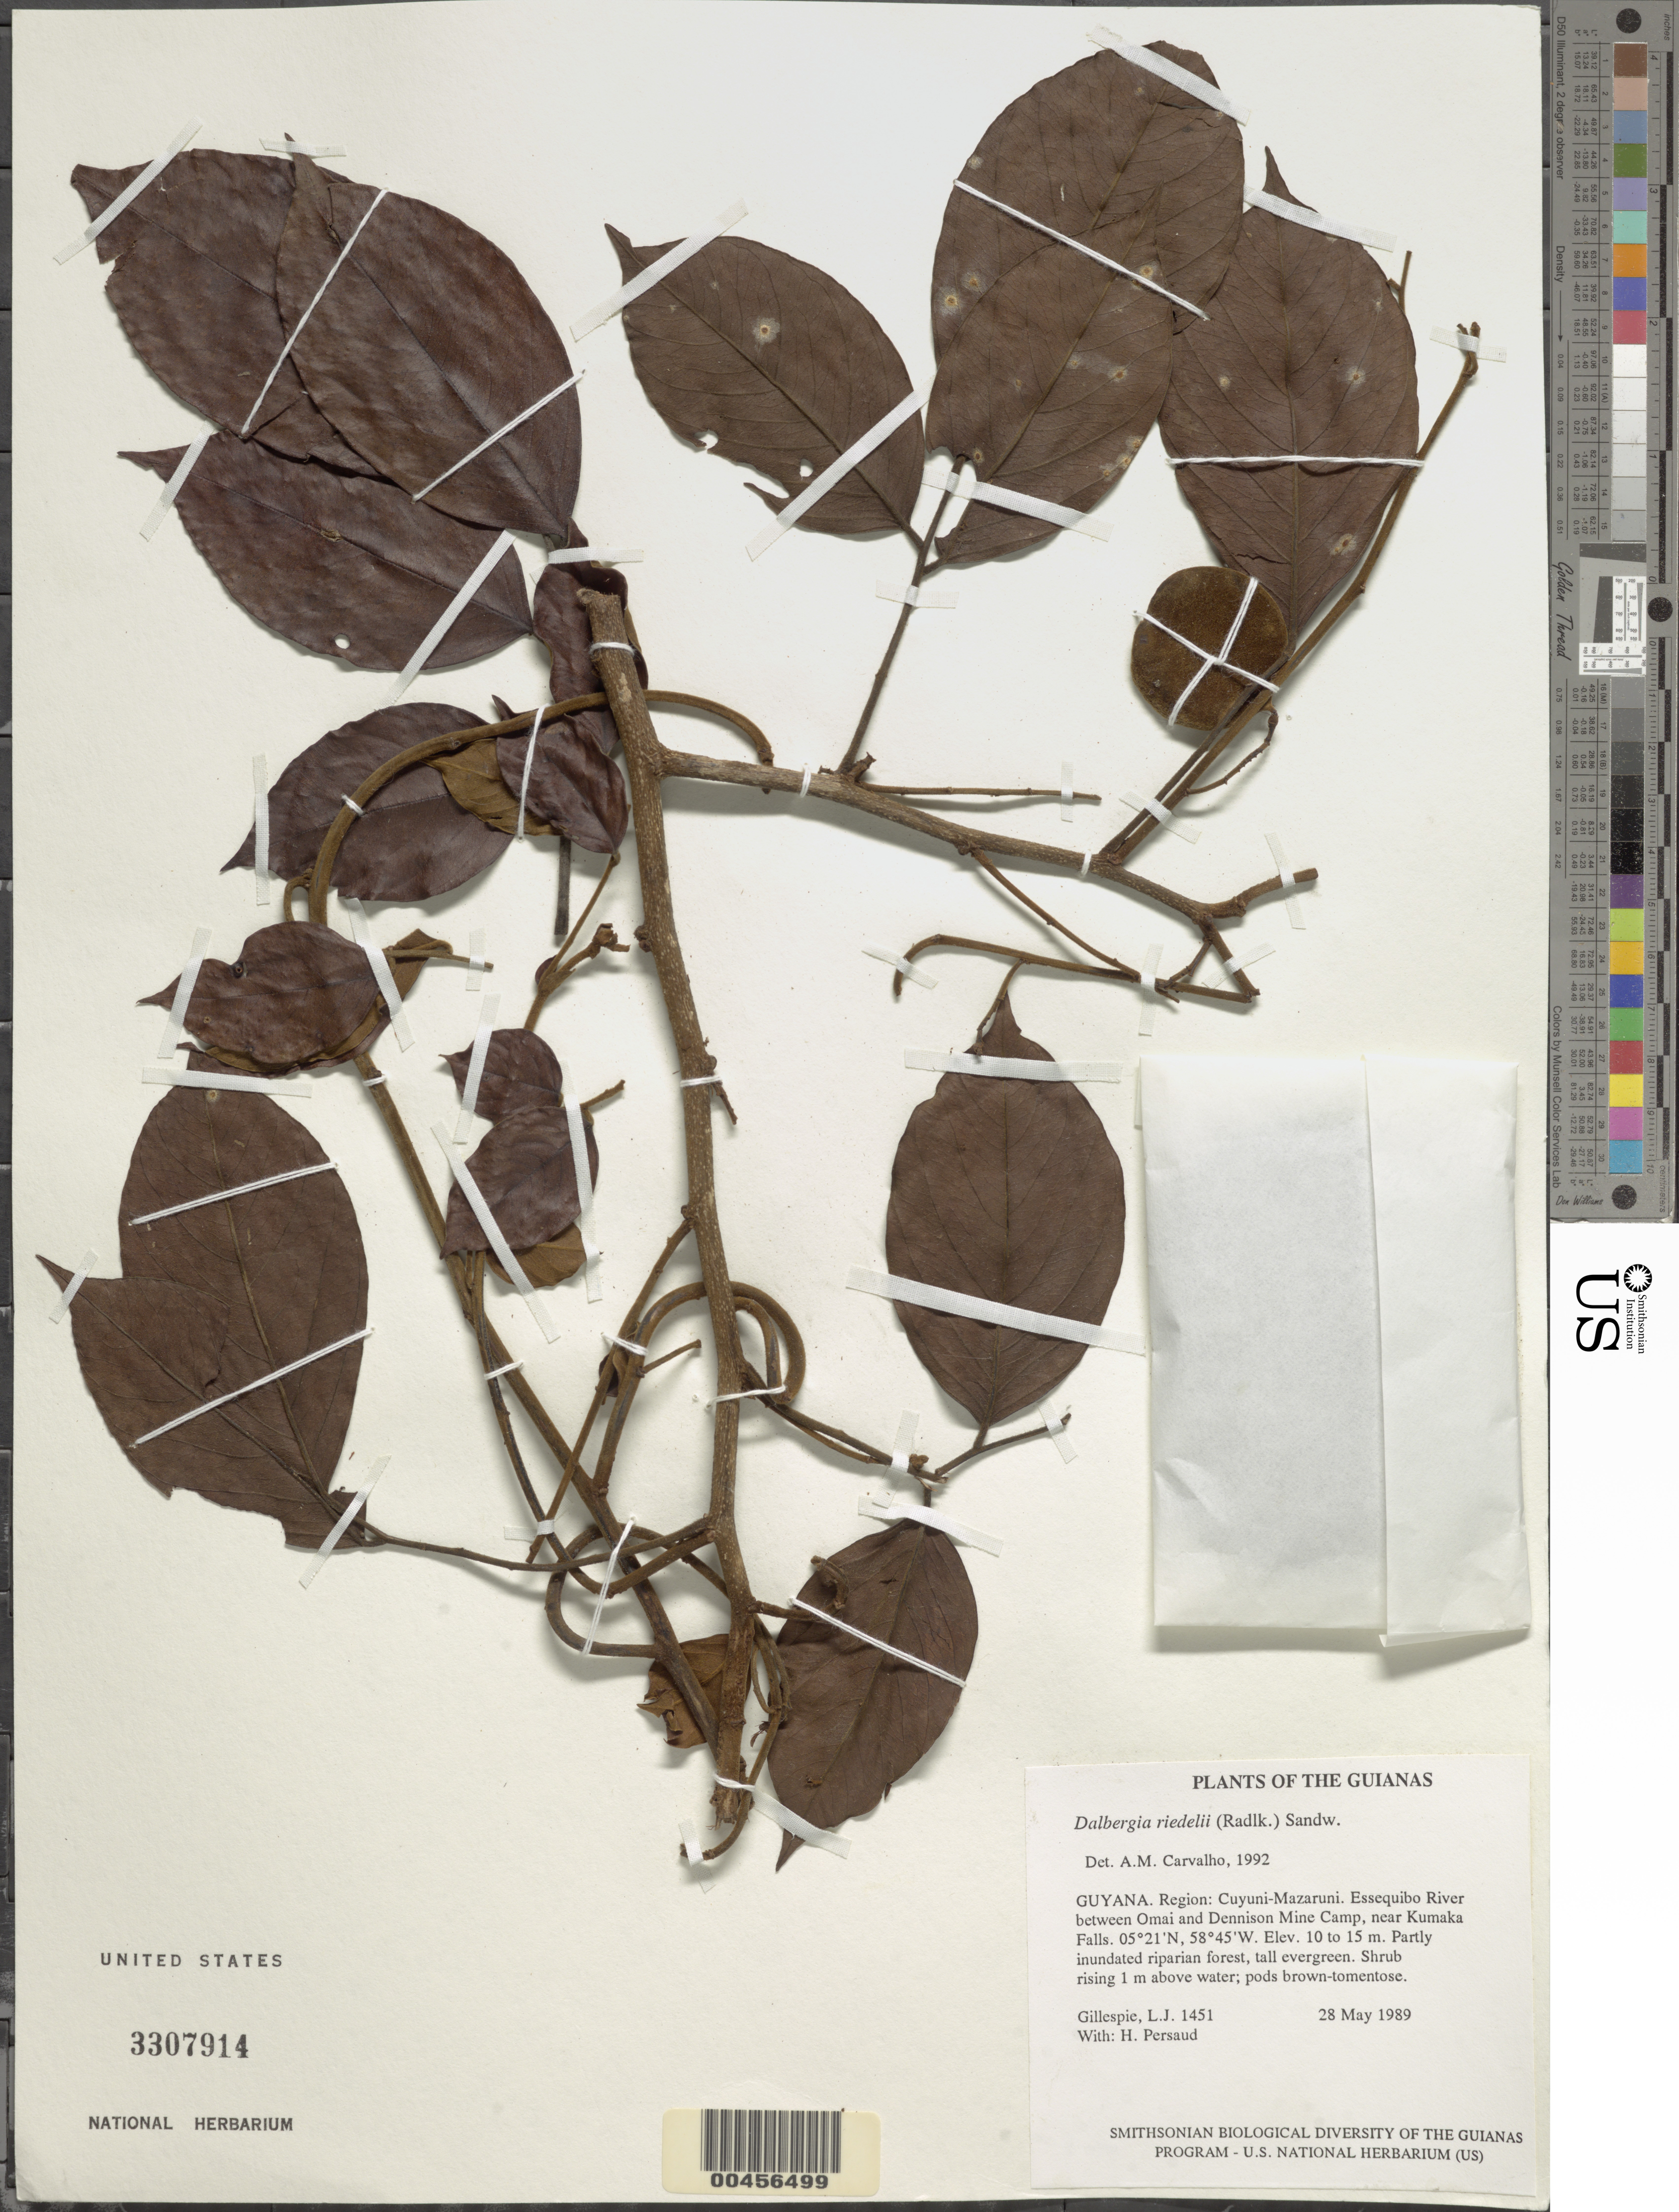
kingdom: Plantae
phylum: Tracheophyta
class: Magnoliopsida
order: Fabales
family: Fabaceae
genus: Dalbergia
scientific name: Dalbergia riedelii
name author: (Benth.) Sandwith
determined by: Carvalho, A. M. V. de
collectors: L. J. Gillespie & H. Persaud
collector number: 1451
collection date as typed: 28 May 1989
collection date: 1989-05-28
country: Guyana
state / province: Cuyuni-Mazaruni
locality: Essequibo River between Omai and Dennison Mine Camp, near Kumaka Falls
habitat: Partly inundated riparian forest, tall evergreen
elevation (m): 10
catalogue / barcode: US 3307914